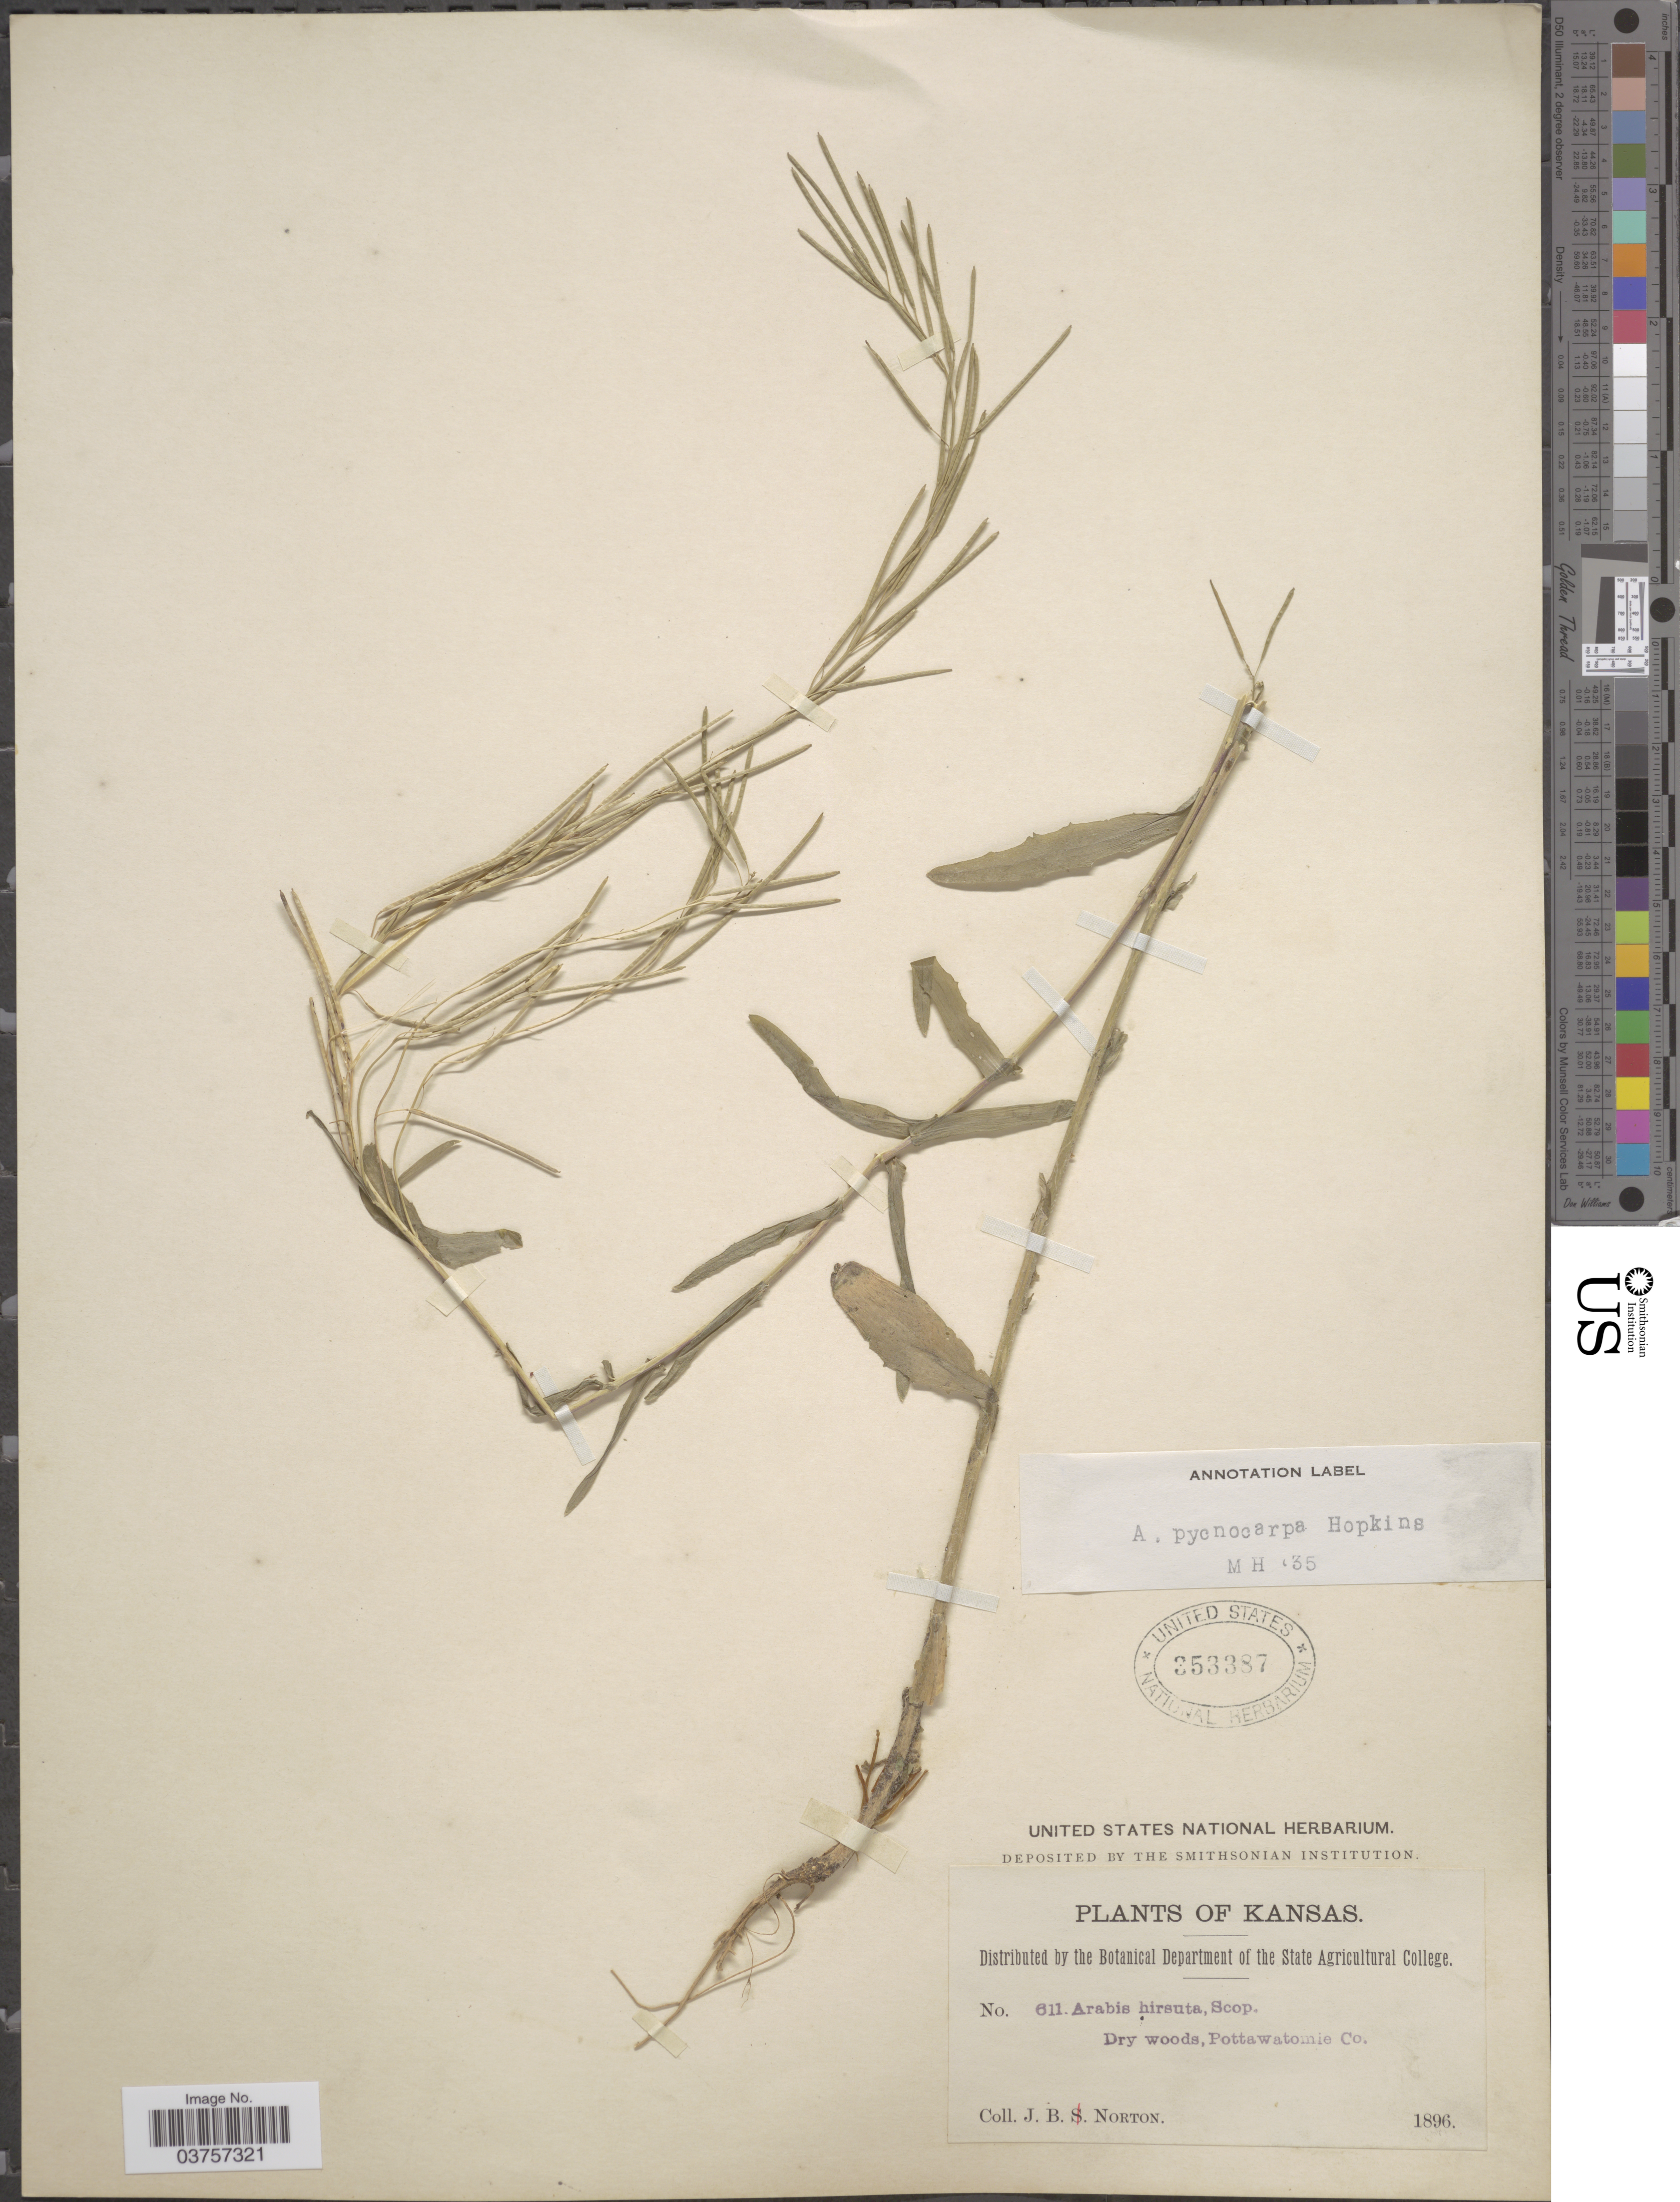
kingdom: Plantae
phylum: Tracheophyta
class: Magnoliopsida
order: Brassicales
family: Brassicaceae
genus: Arabis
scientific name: Arabis hirsuta var. pycnocarpa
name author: M. Hopkins & Rollins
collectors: J. B. Norton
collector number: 611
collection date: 1896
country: United States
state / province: Kansas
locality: Pottawatomie Co.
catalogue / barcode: US 353387